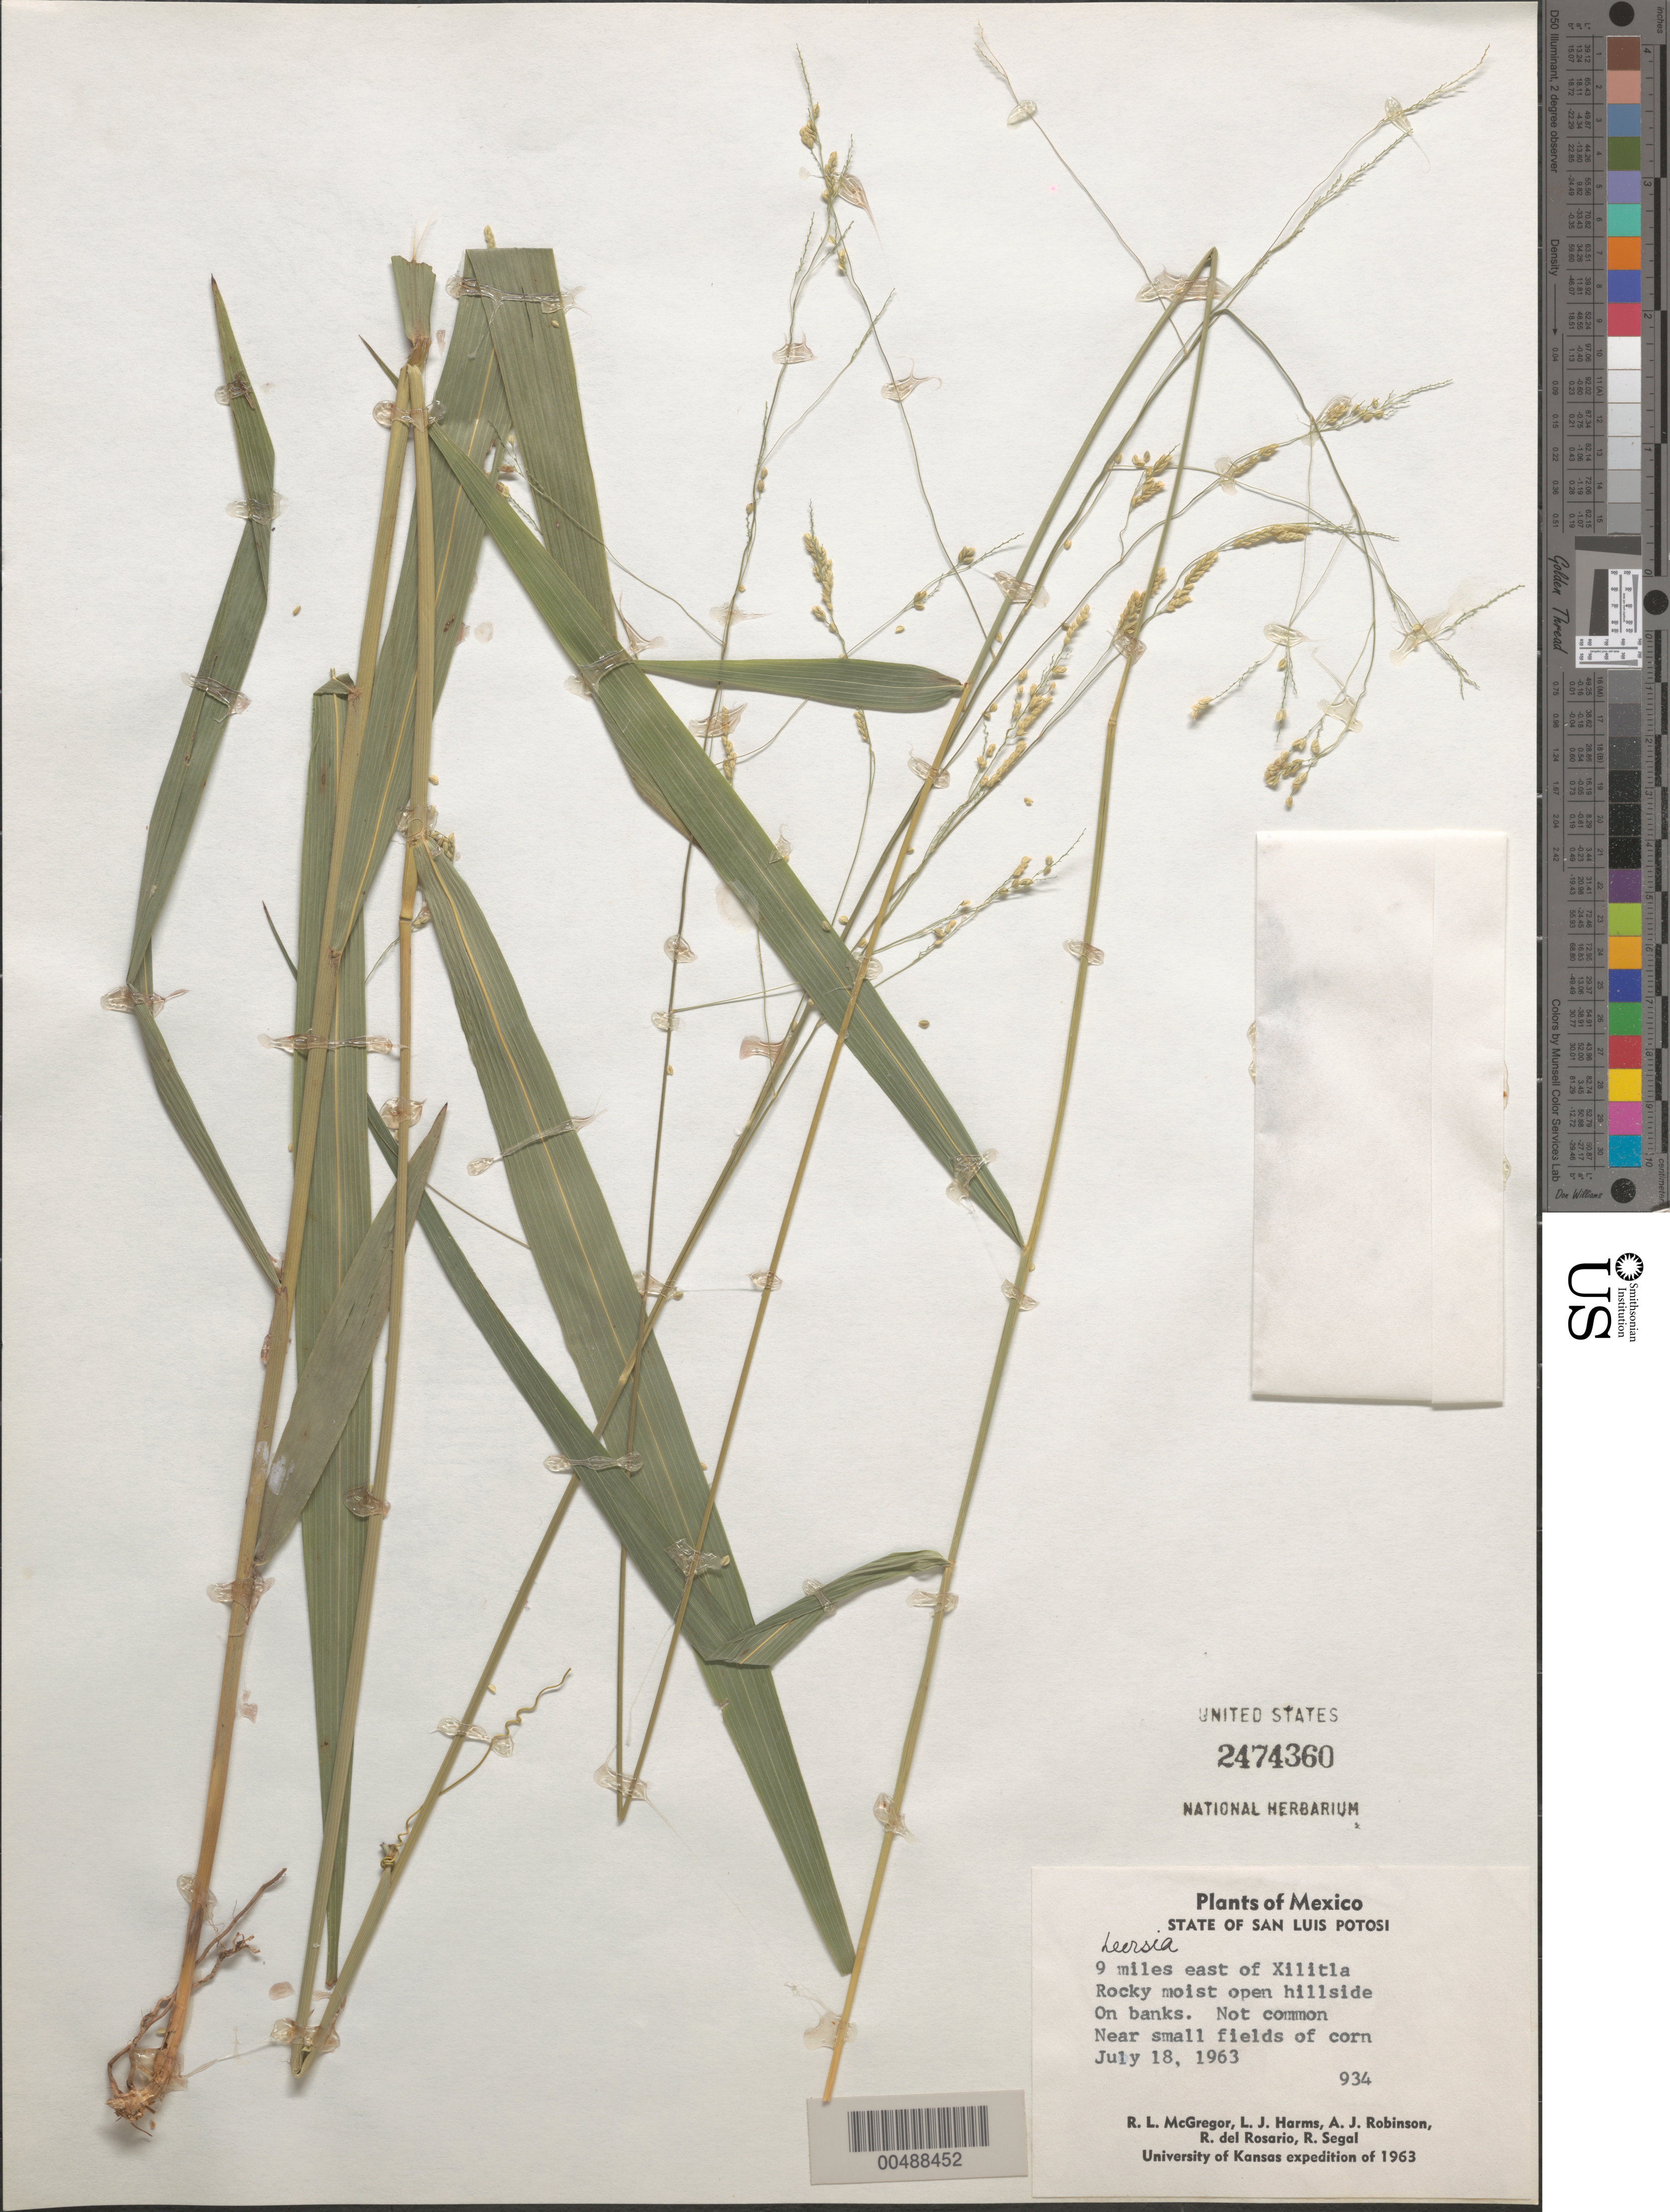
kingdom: Plantae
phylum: Tracheophyta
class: Liliopsida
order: Poales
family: Poaceae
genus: Leersia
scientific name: Leersia sp.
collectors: R. McGregor, L. Harms & A. J. Robinson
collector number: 934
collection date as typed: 18 Jul 1963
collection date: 1963-07-18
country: Mexico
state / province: San Luis Potosi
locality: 9 mi E of Xilitla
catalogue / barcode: US 2474360